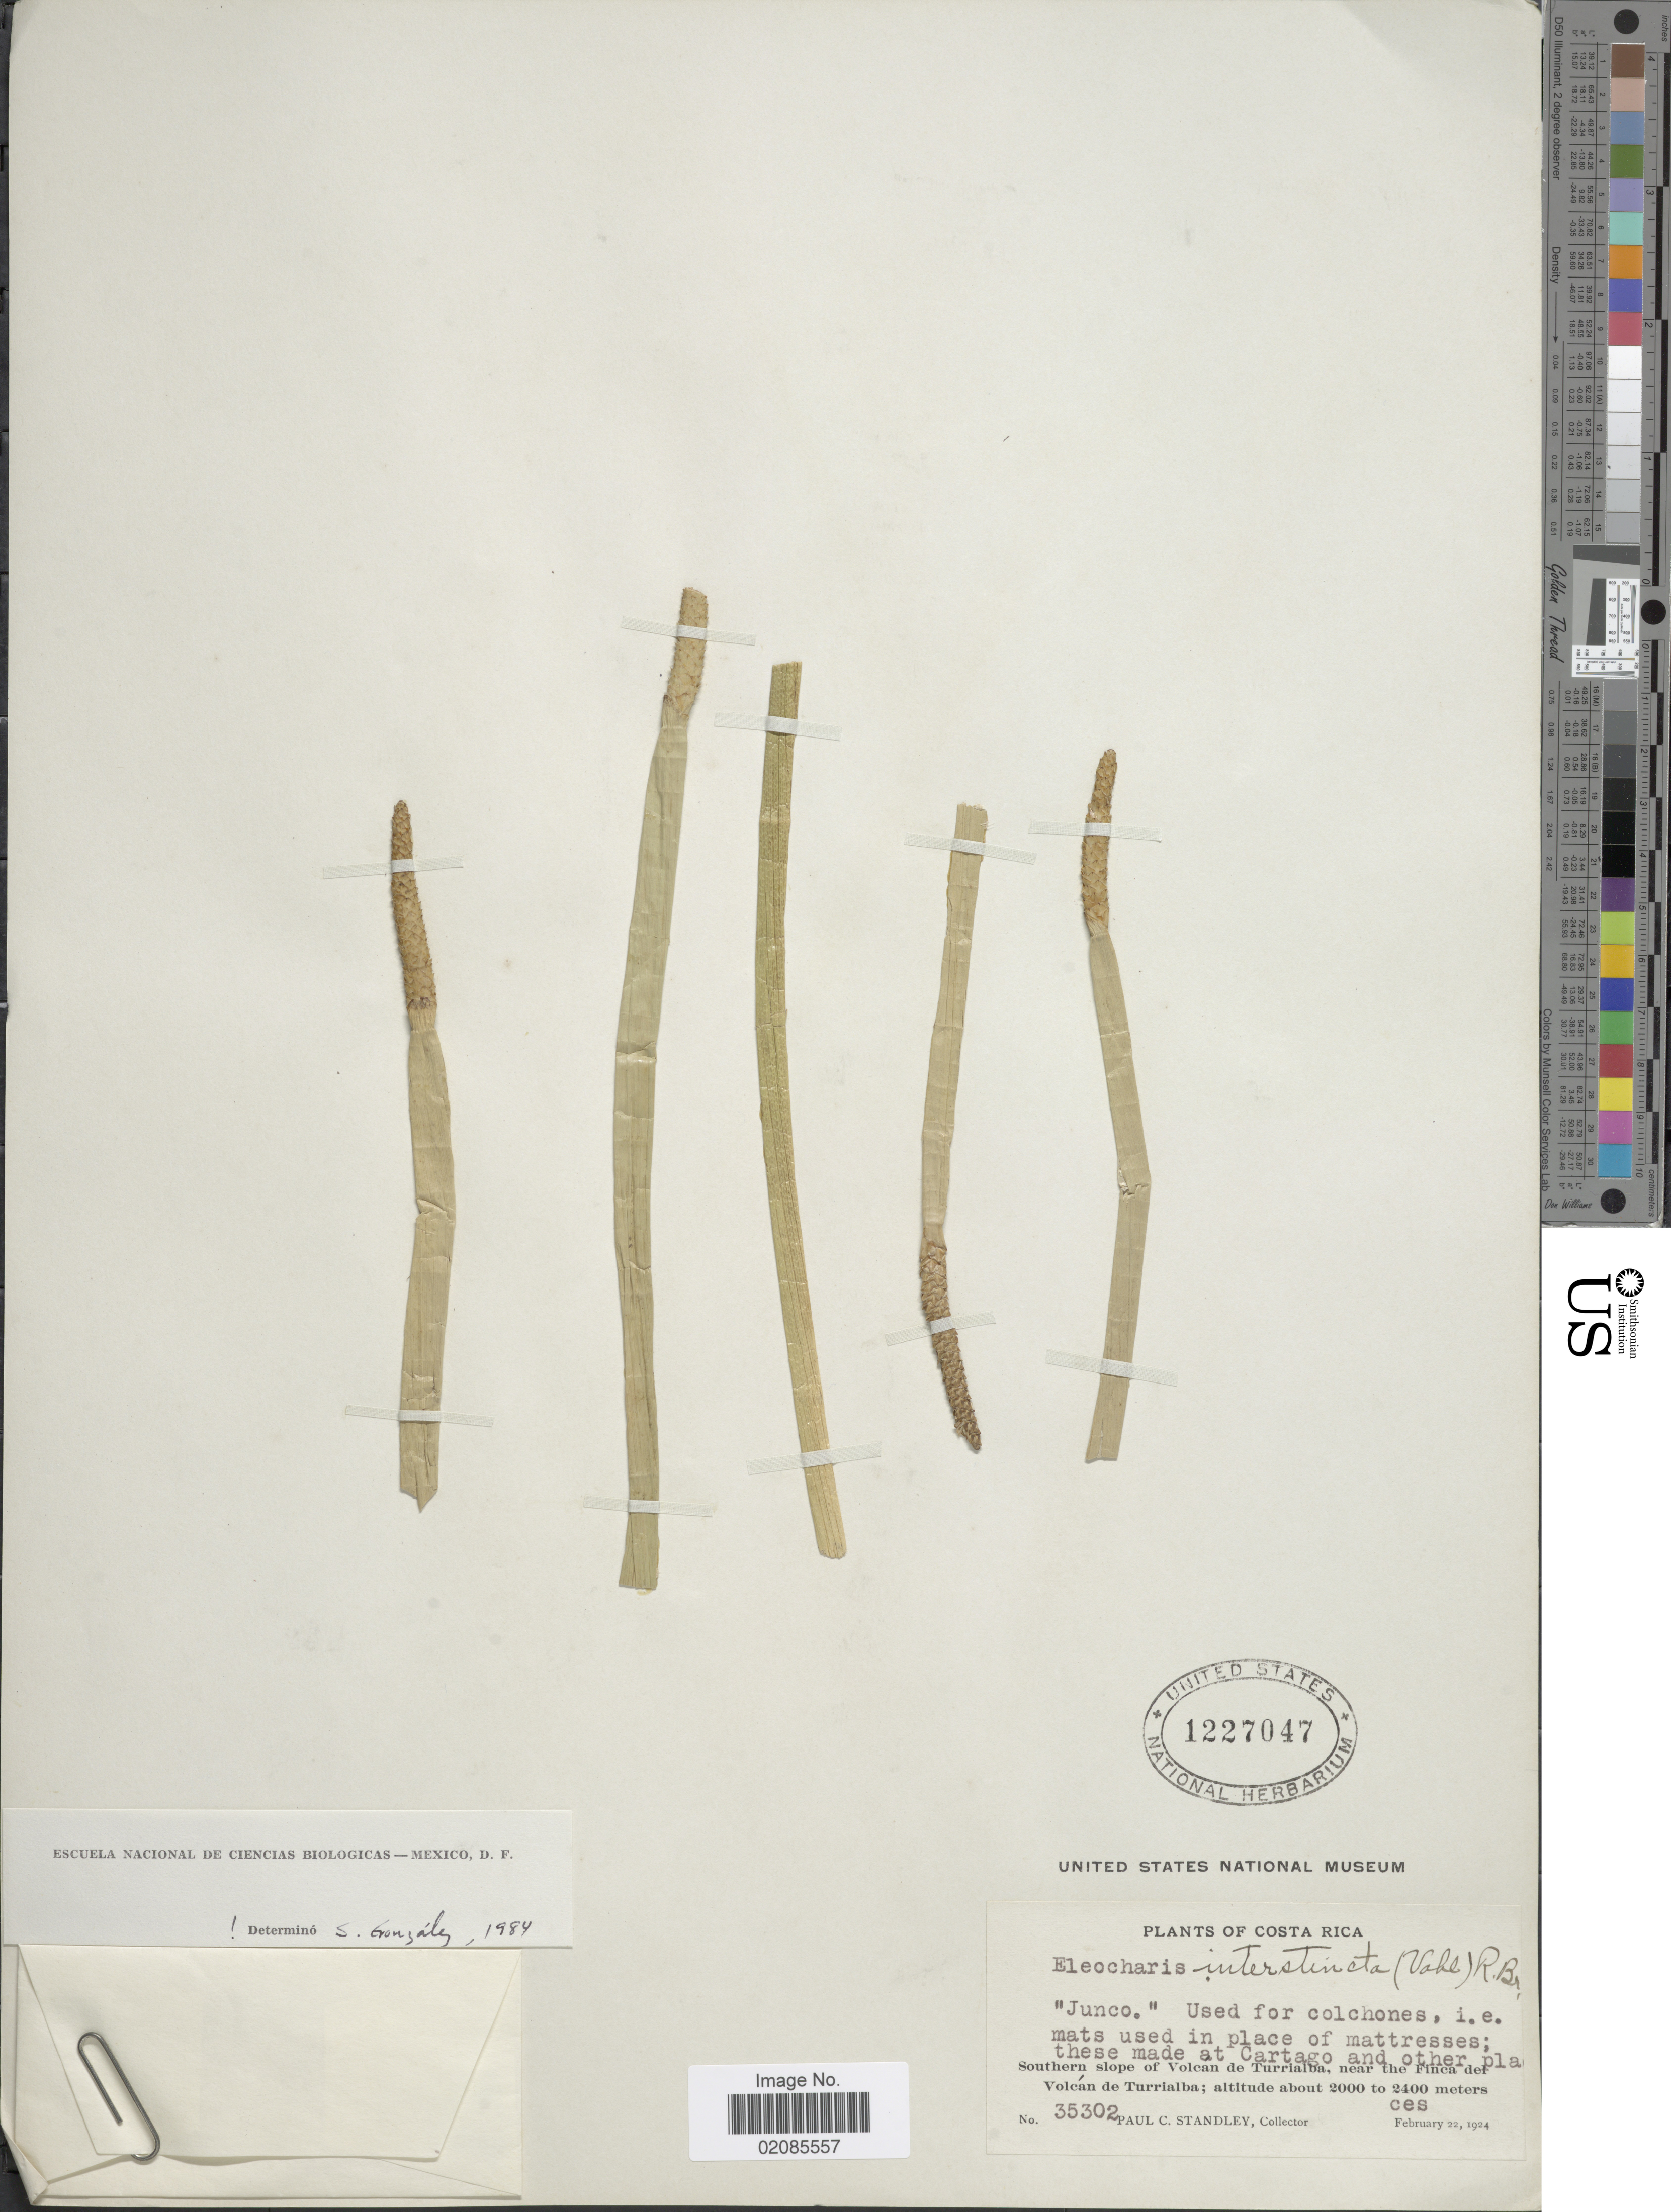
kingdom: Plantae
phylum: Tracheophyta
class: Liliopsida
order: Poales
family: Cyperaceae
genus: Eleocharis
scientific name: Eleocharis interstincta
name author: (Vahl) Roem. & Schult.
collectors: P. C. Standley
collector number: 35302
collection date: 1924-02-22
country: Costa Rica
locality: Southern slope of Volcan de Turrialba, near the Finca del Volcan de Turrialba.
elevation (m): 2000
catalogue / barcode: US 1227047